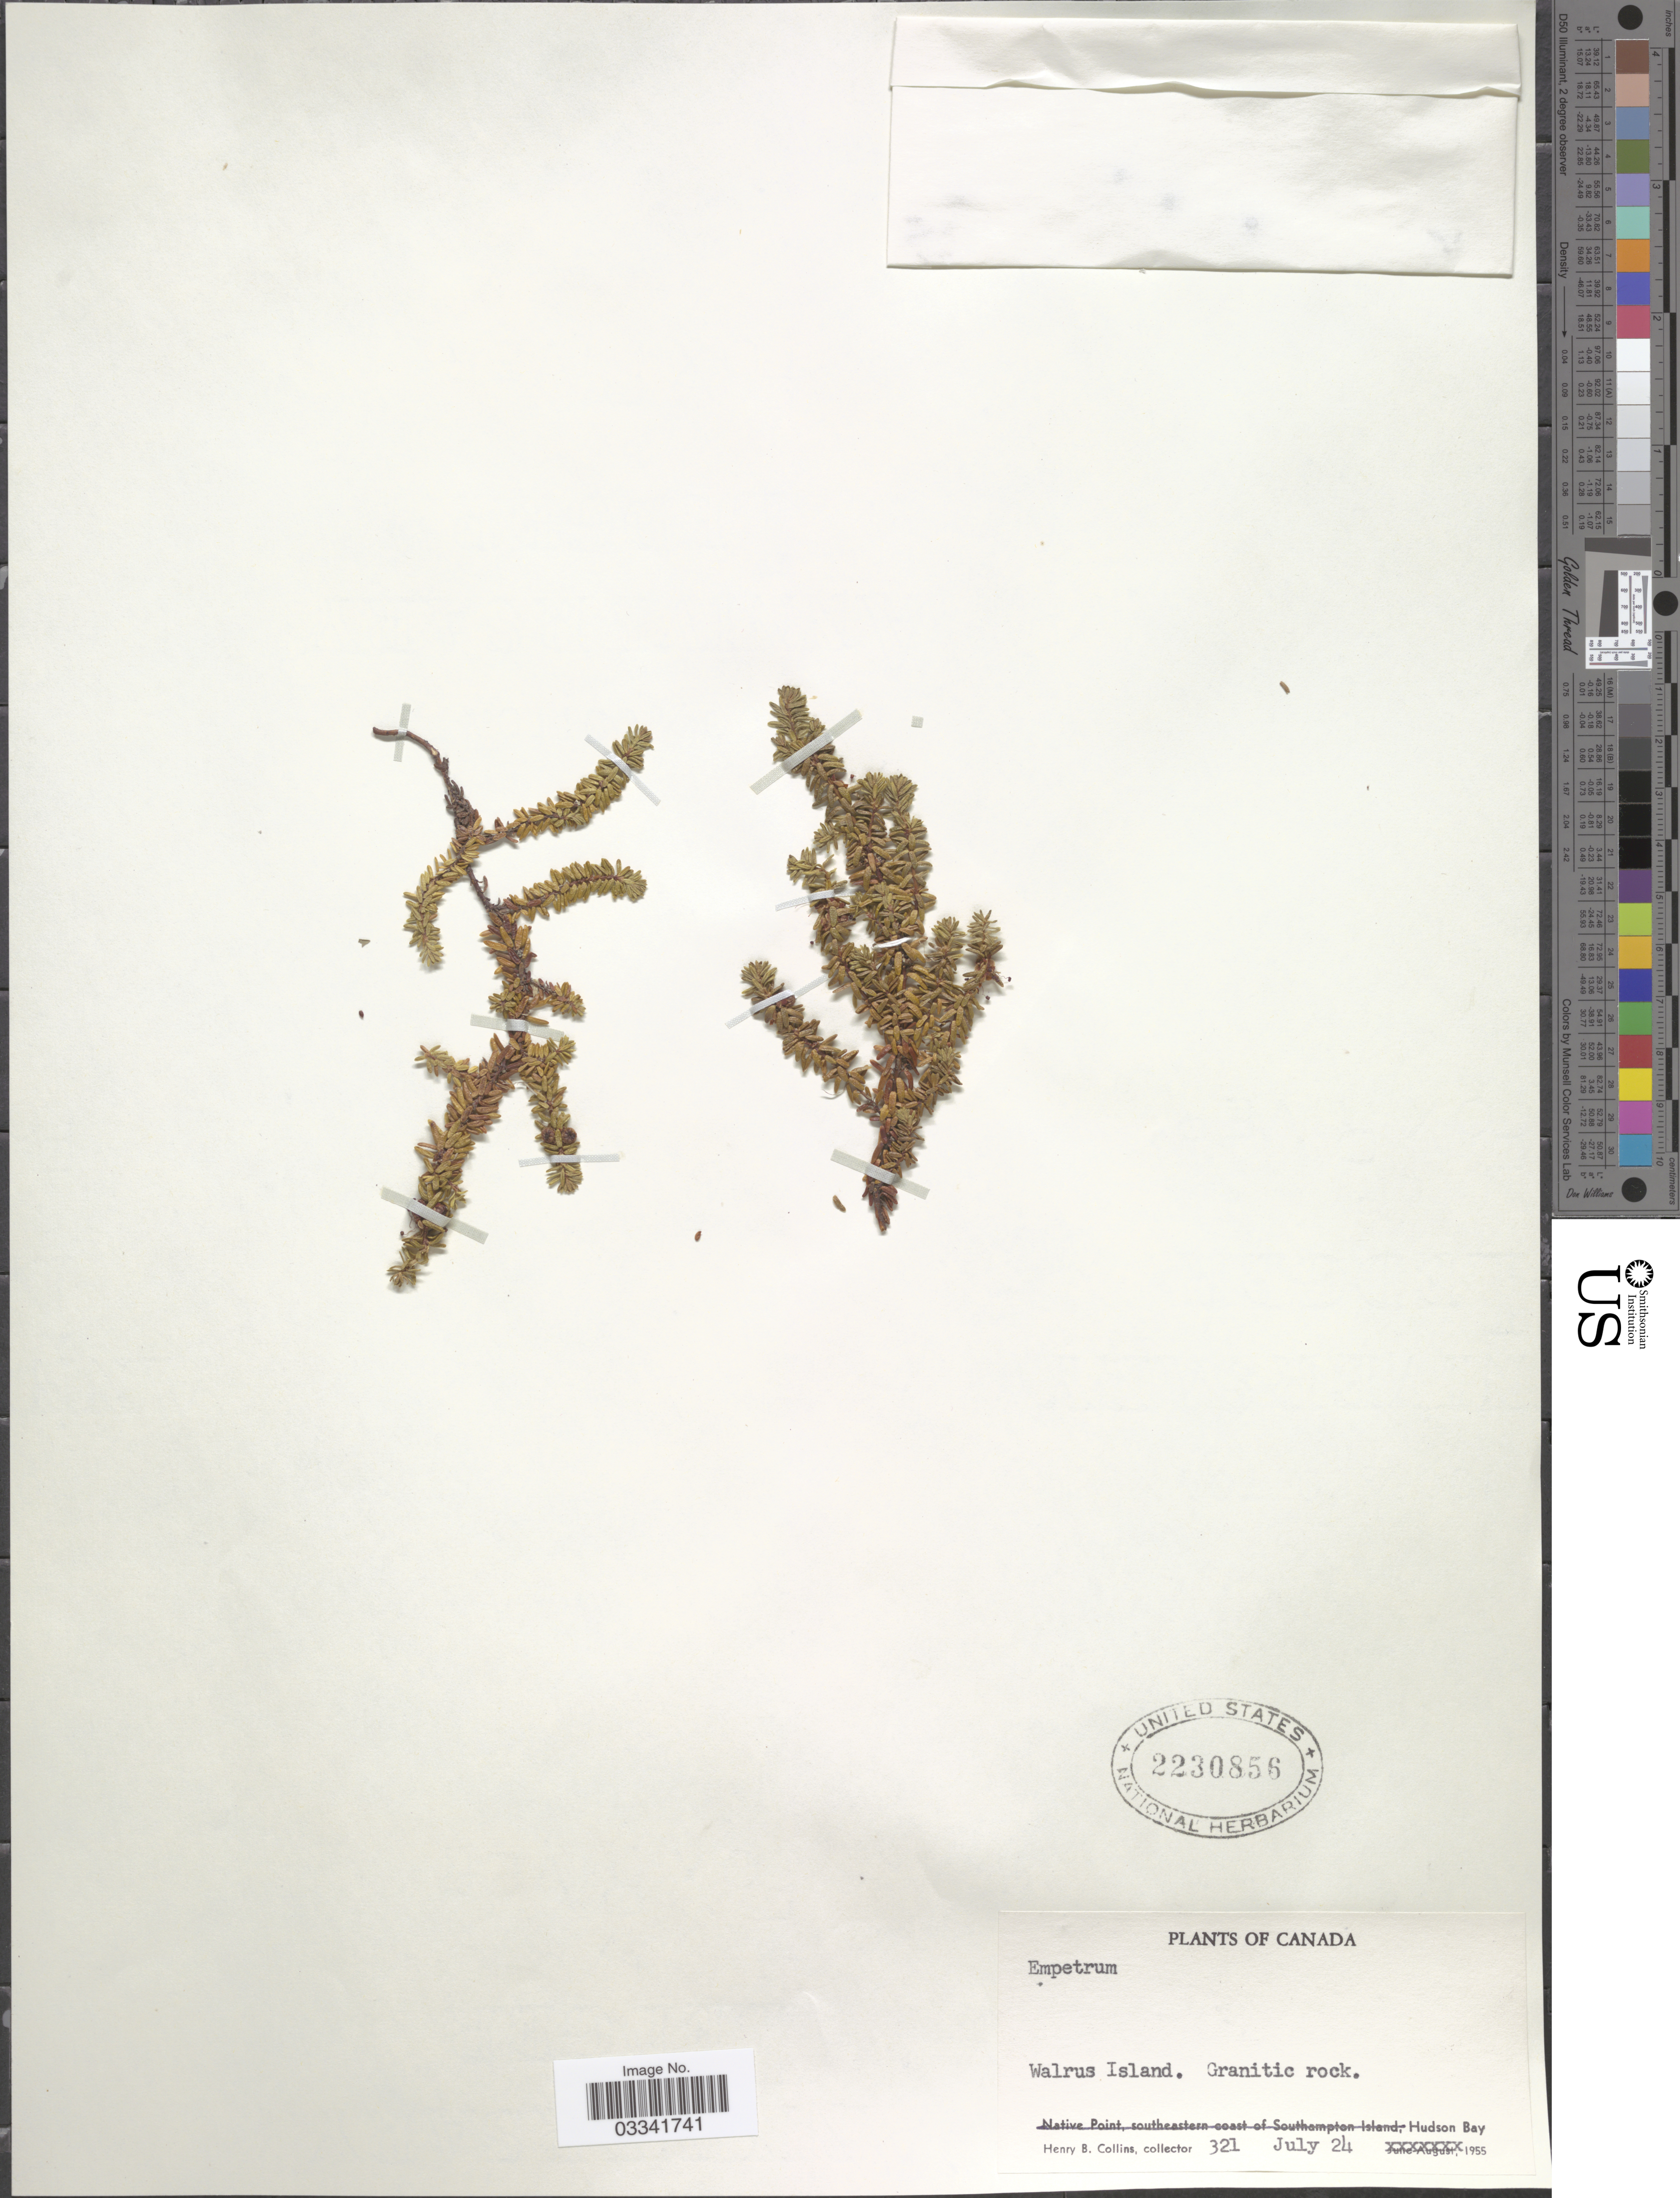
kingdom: Plantae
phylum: Tracheophyta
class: Magnoliopsida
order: Ericales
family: Ericaceae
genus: Empetrum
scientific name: Empetrum nigrum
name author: L.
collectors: H. Collins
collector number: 321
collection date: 1955-07-24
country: Canada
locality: Walrus Island. Hudson Bay.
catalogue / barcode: US 2230856